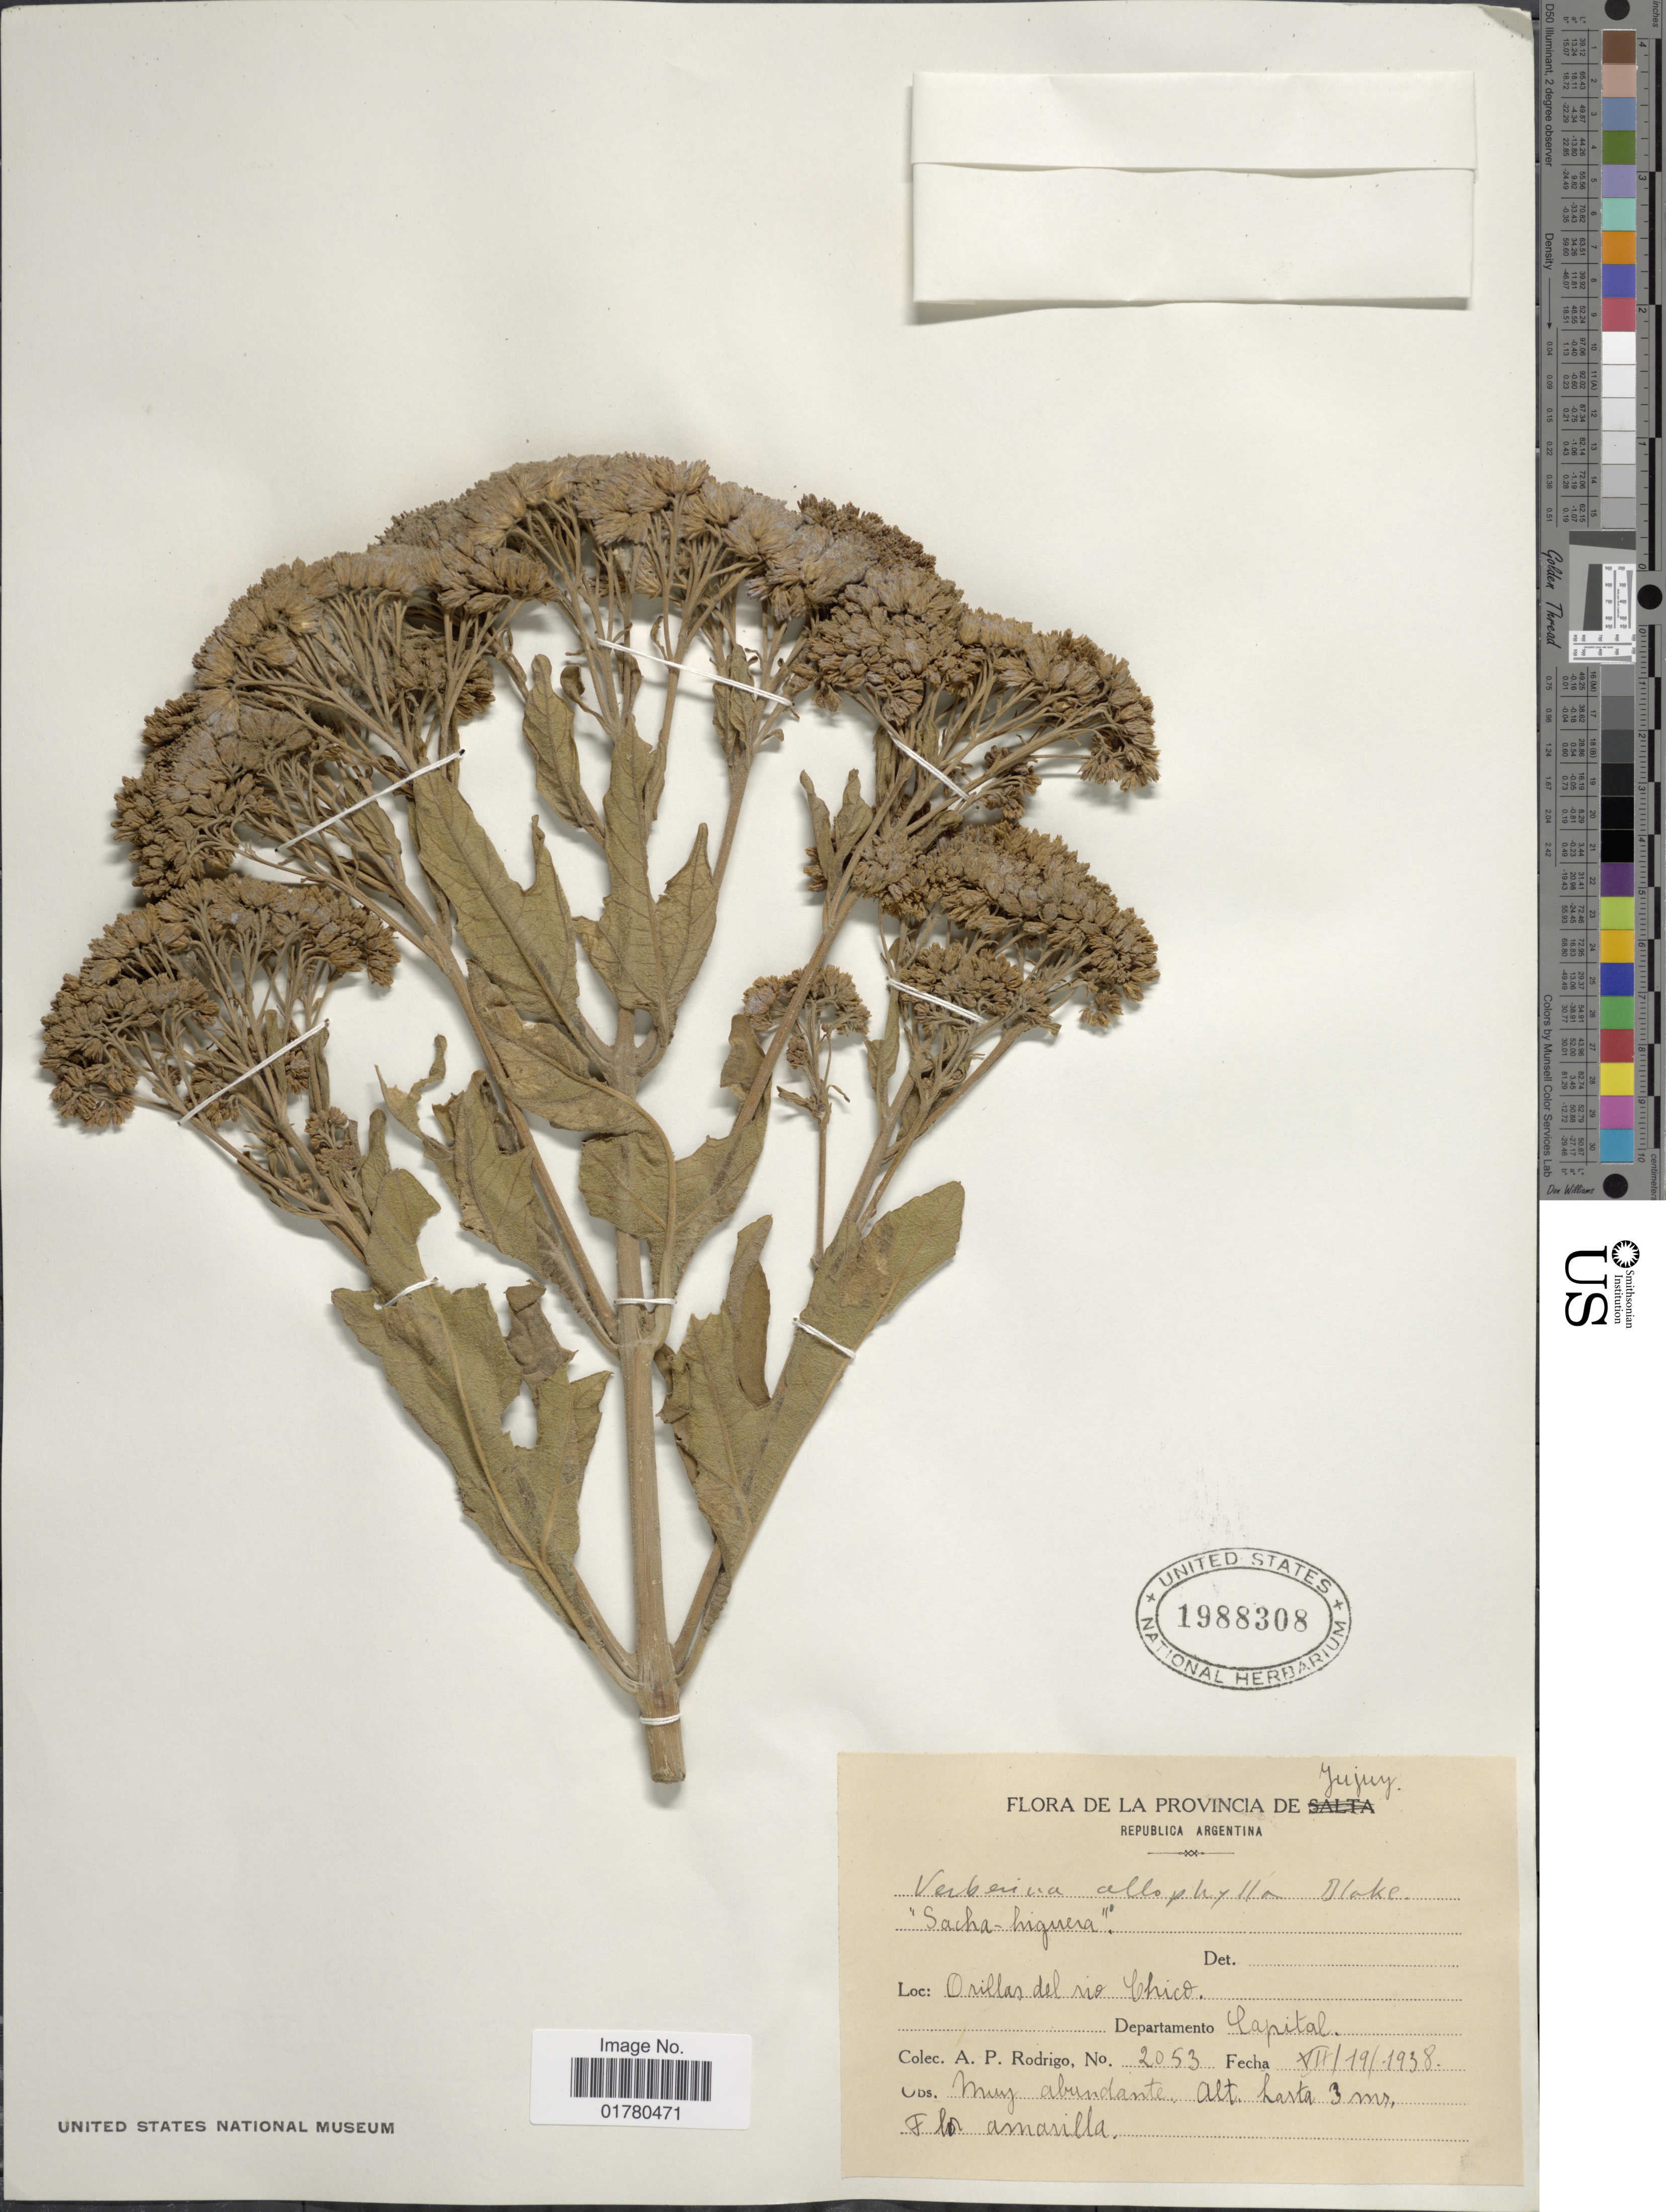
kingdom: Plantae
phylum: Tracheophyta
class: Magnoliopsida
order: Asterales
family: Asteraceae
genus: Verbesina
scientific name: Verbesina allophylla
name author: Blake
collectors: A. Rodrigo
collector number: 2053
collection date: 1938-07-19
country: Argentina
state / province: Jujuy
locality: Republica Argentina, Orillas del rio Chico, Departamento Capital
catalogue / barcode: US 1988308